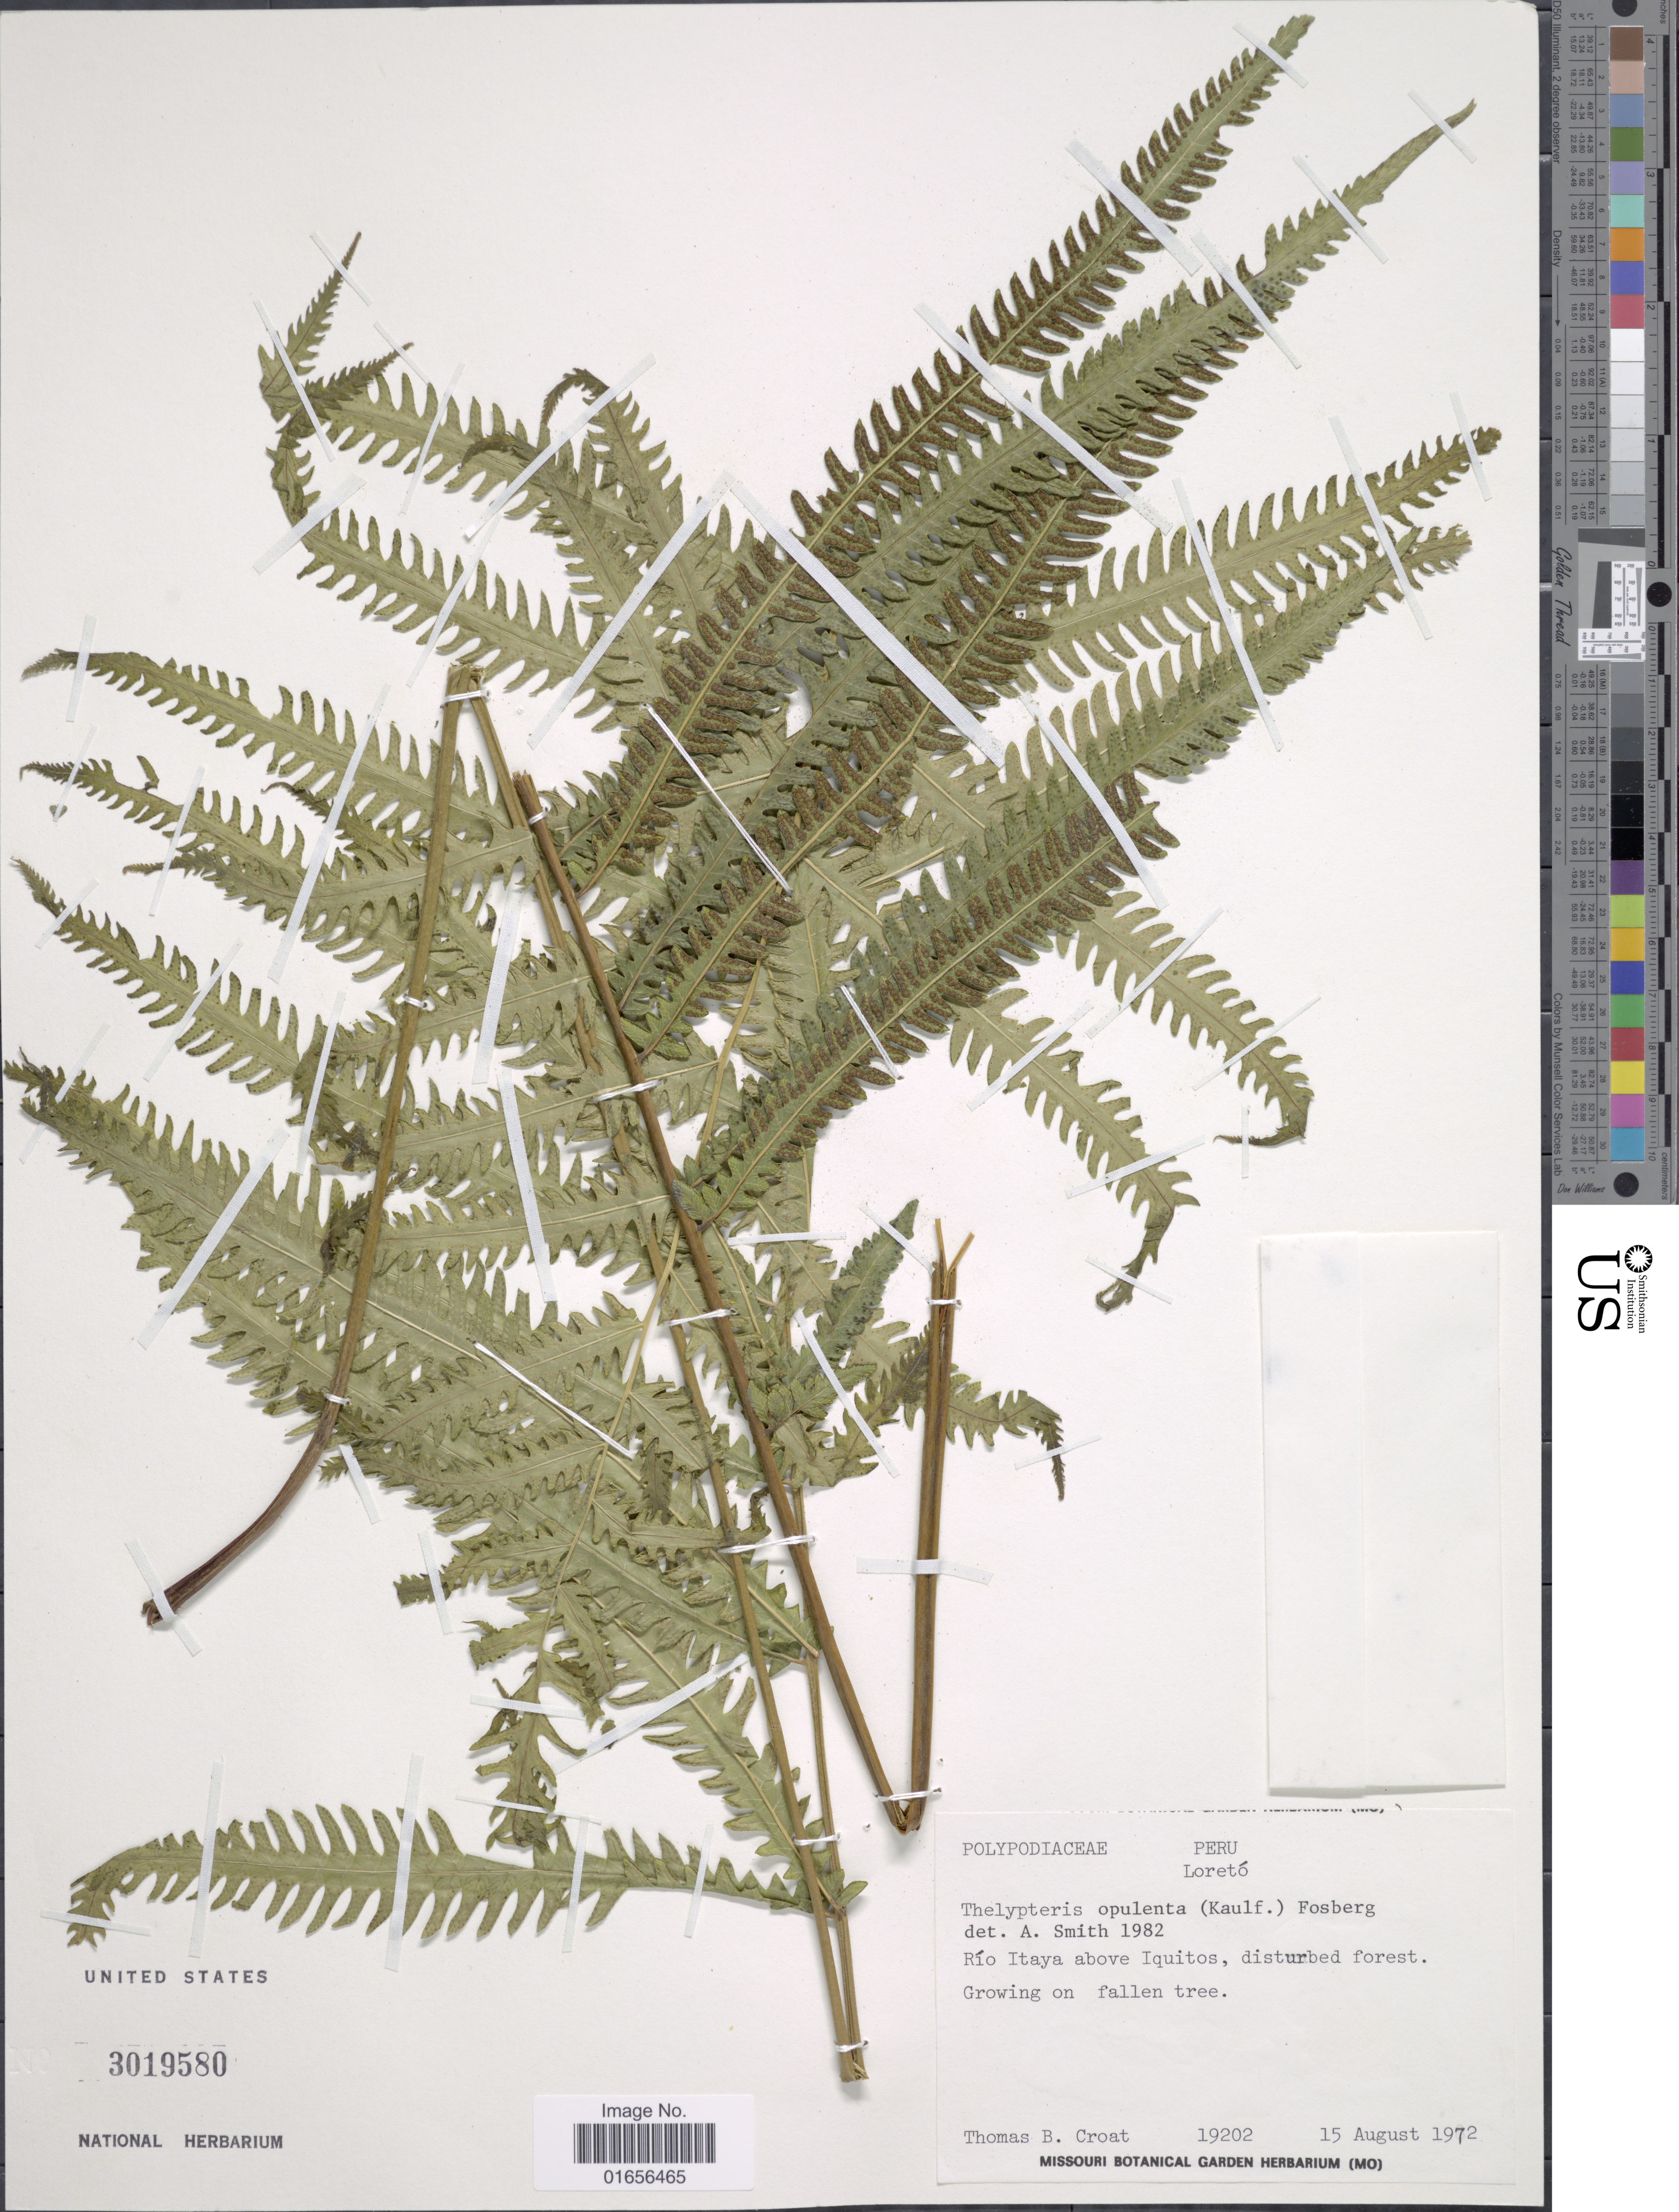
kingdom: Plantae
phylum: Tracheophyta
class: Polypodiopsida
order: Polypodiales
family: Thelypteridaceae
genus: Amphineuron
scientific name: Amphineuron opulentum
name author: (Kaulf.) Holttum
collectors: T. B. Croat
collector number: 19202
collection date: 1972-08-15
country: Peru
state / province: Loreto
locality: Peru, Loreto, Rio Itaya above Iquitos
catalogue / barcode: US 3019580